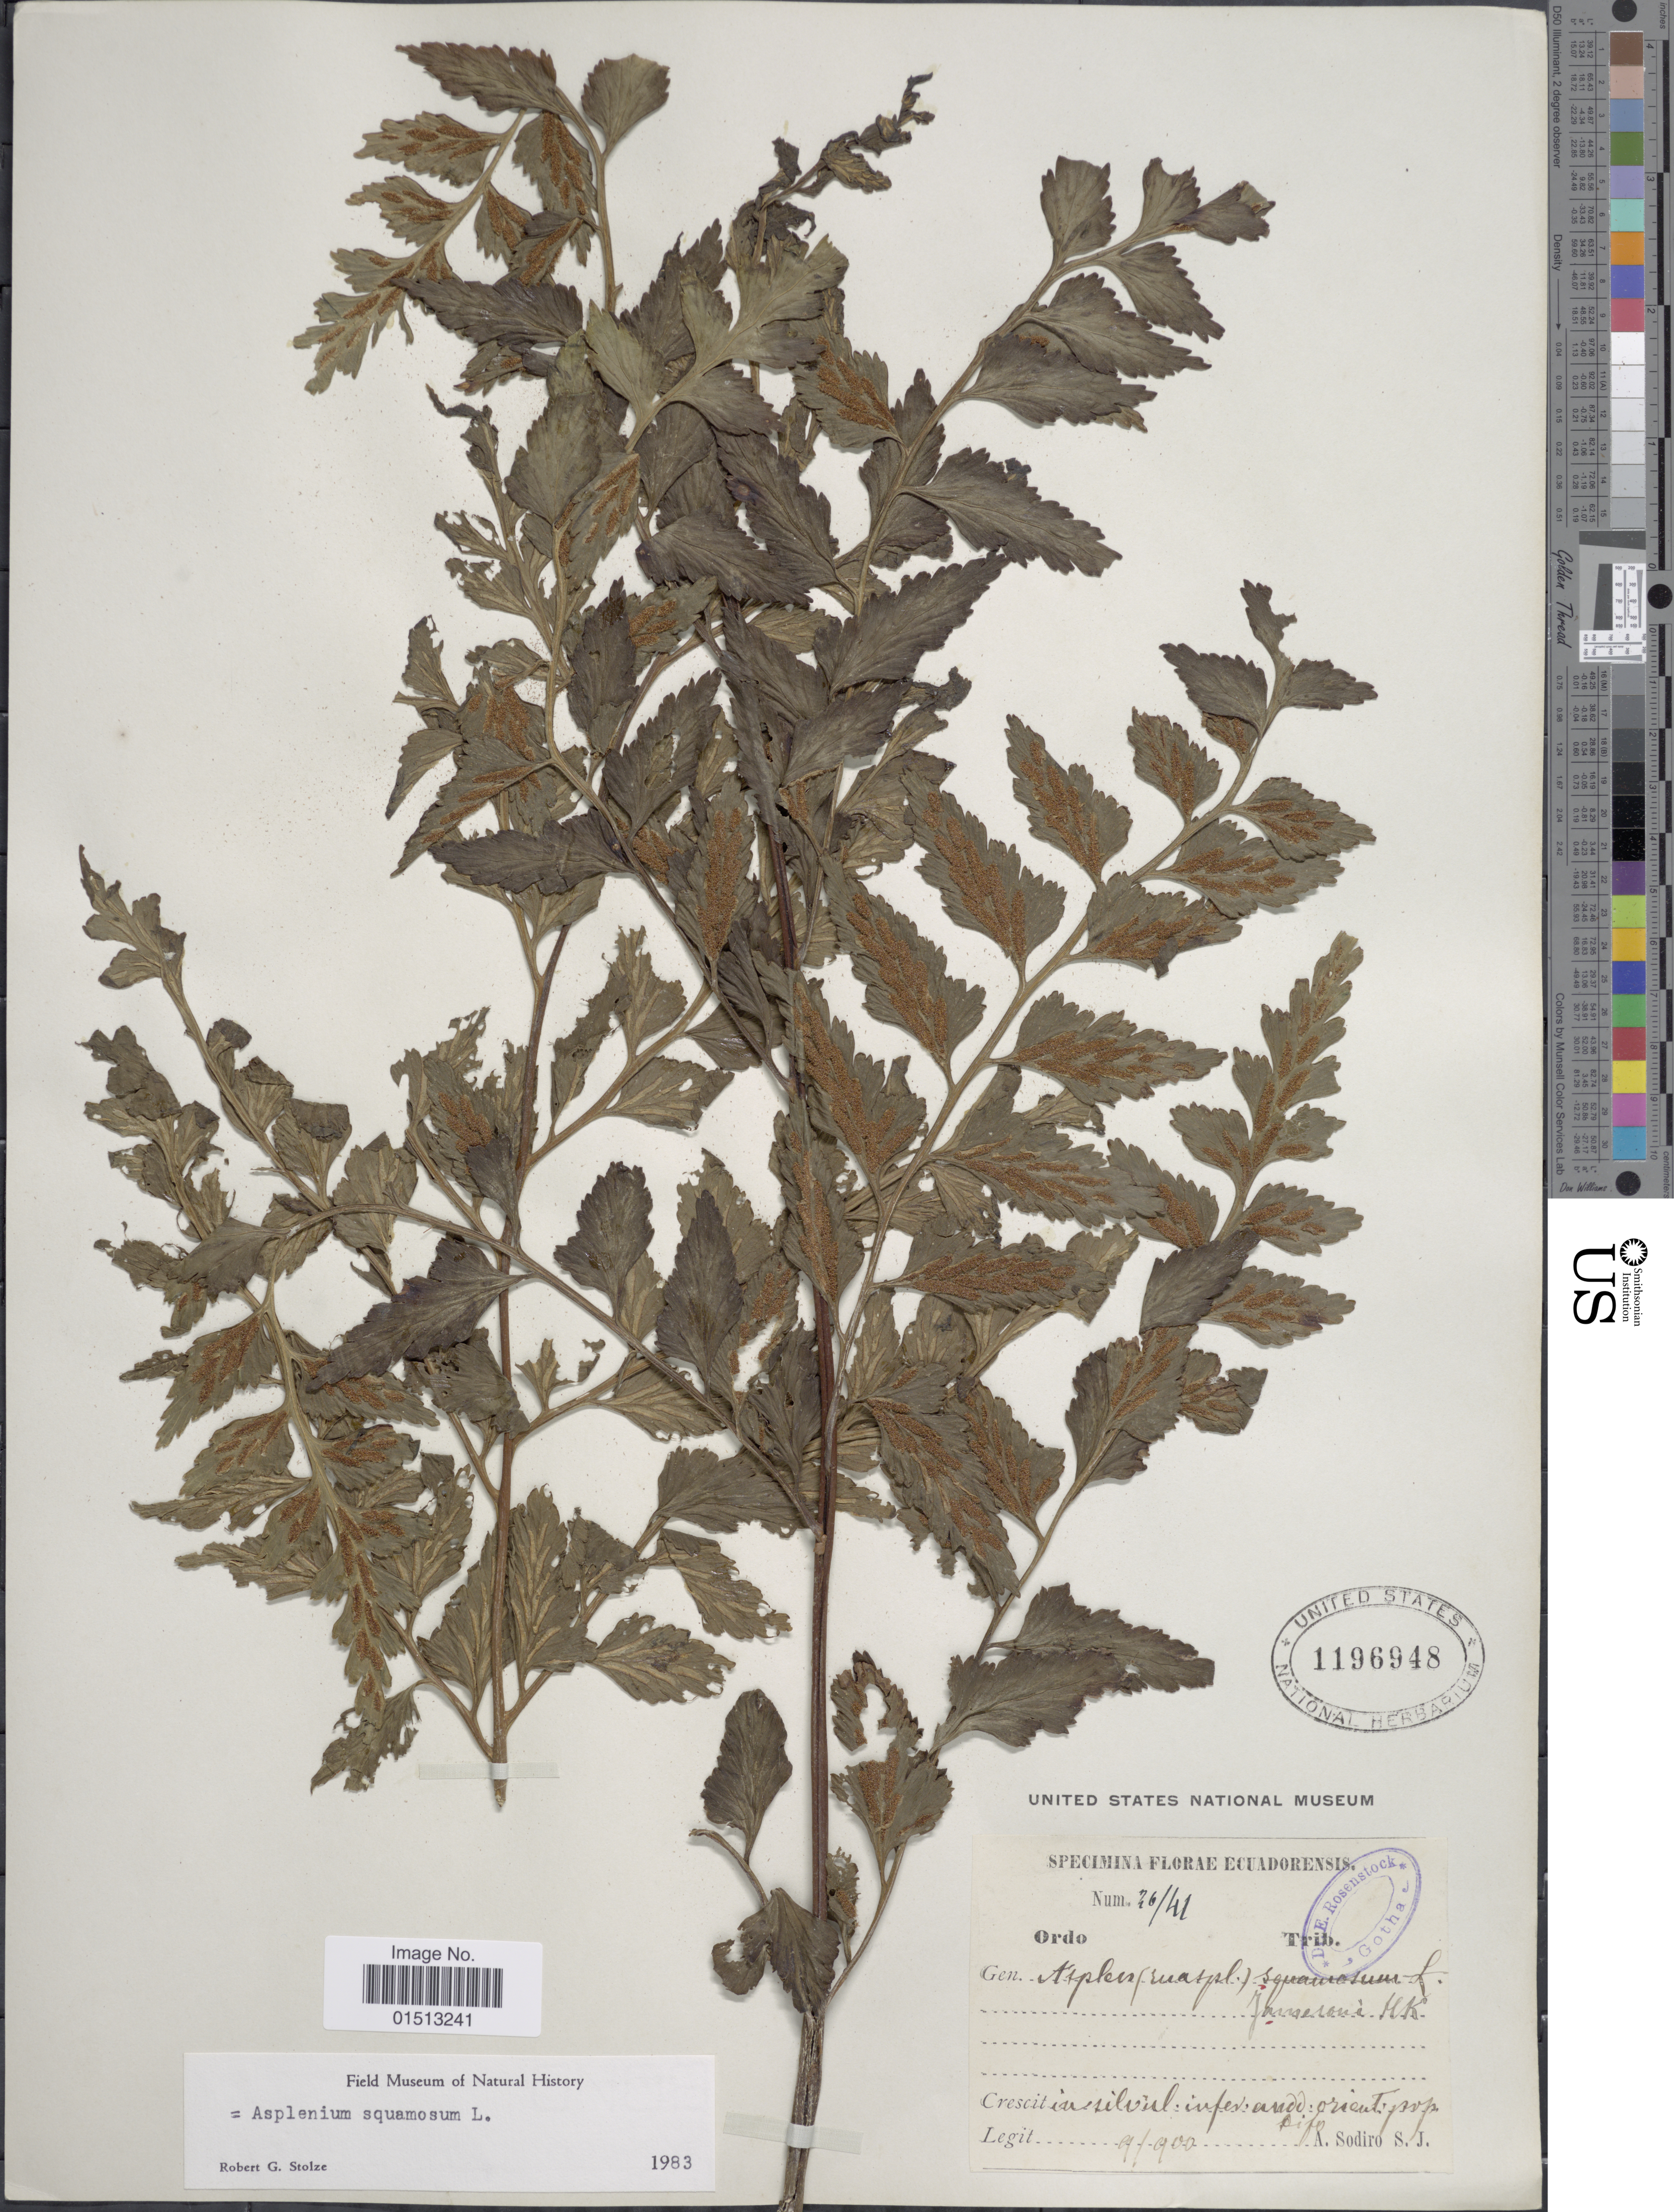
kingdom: Plantae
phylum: Tracheophyta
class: Polypodiopsida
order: Polypodiales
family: Aspleniaceae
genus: Asplenium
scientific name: Asplenium squamosum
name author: L.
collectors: A. Sodiro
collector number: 26/41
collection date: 1900-09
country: Ecuador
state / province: Pichincha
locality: prope Pifo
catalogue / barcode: US 1196948